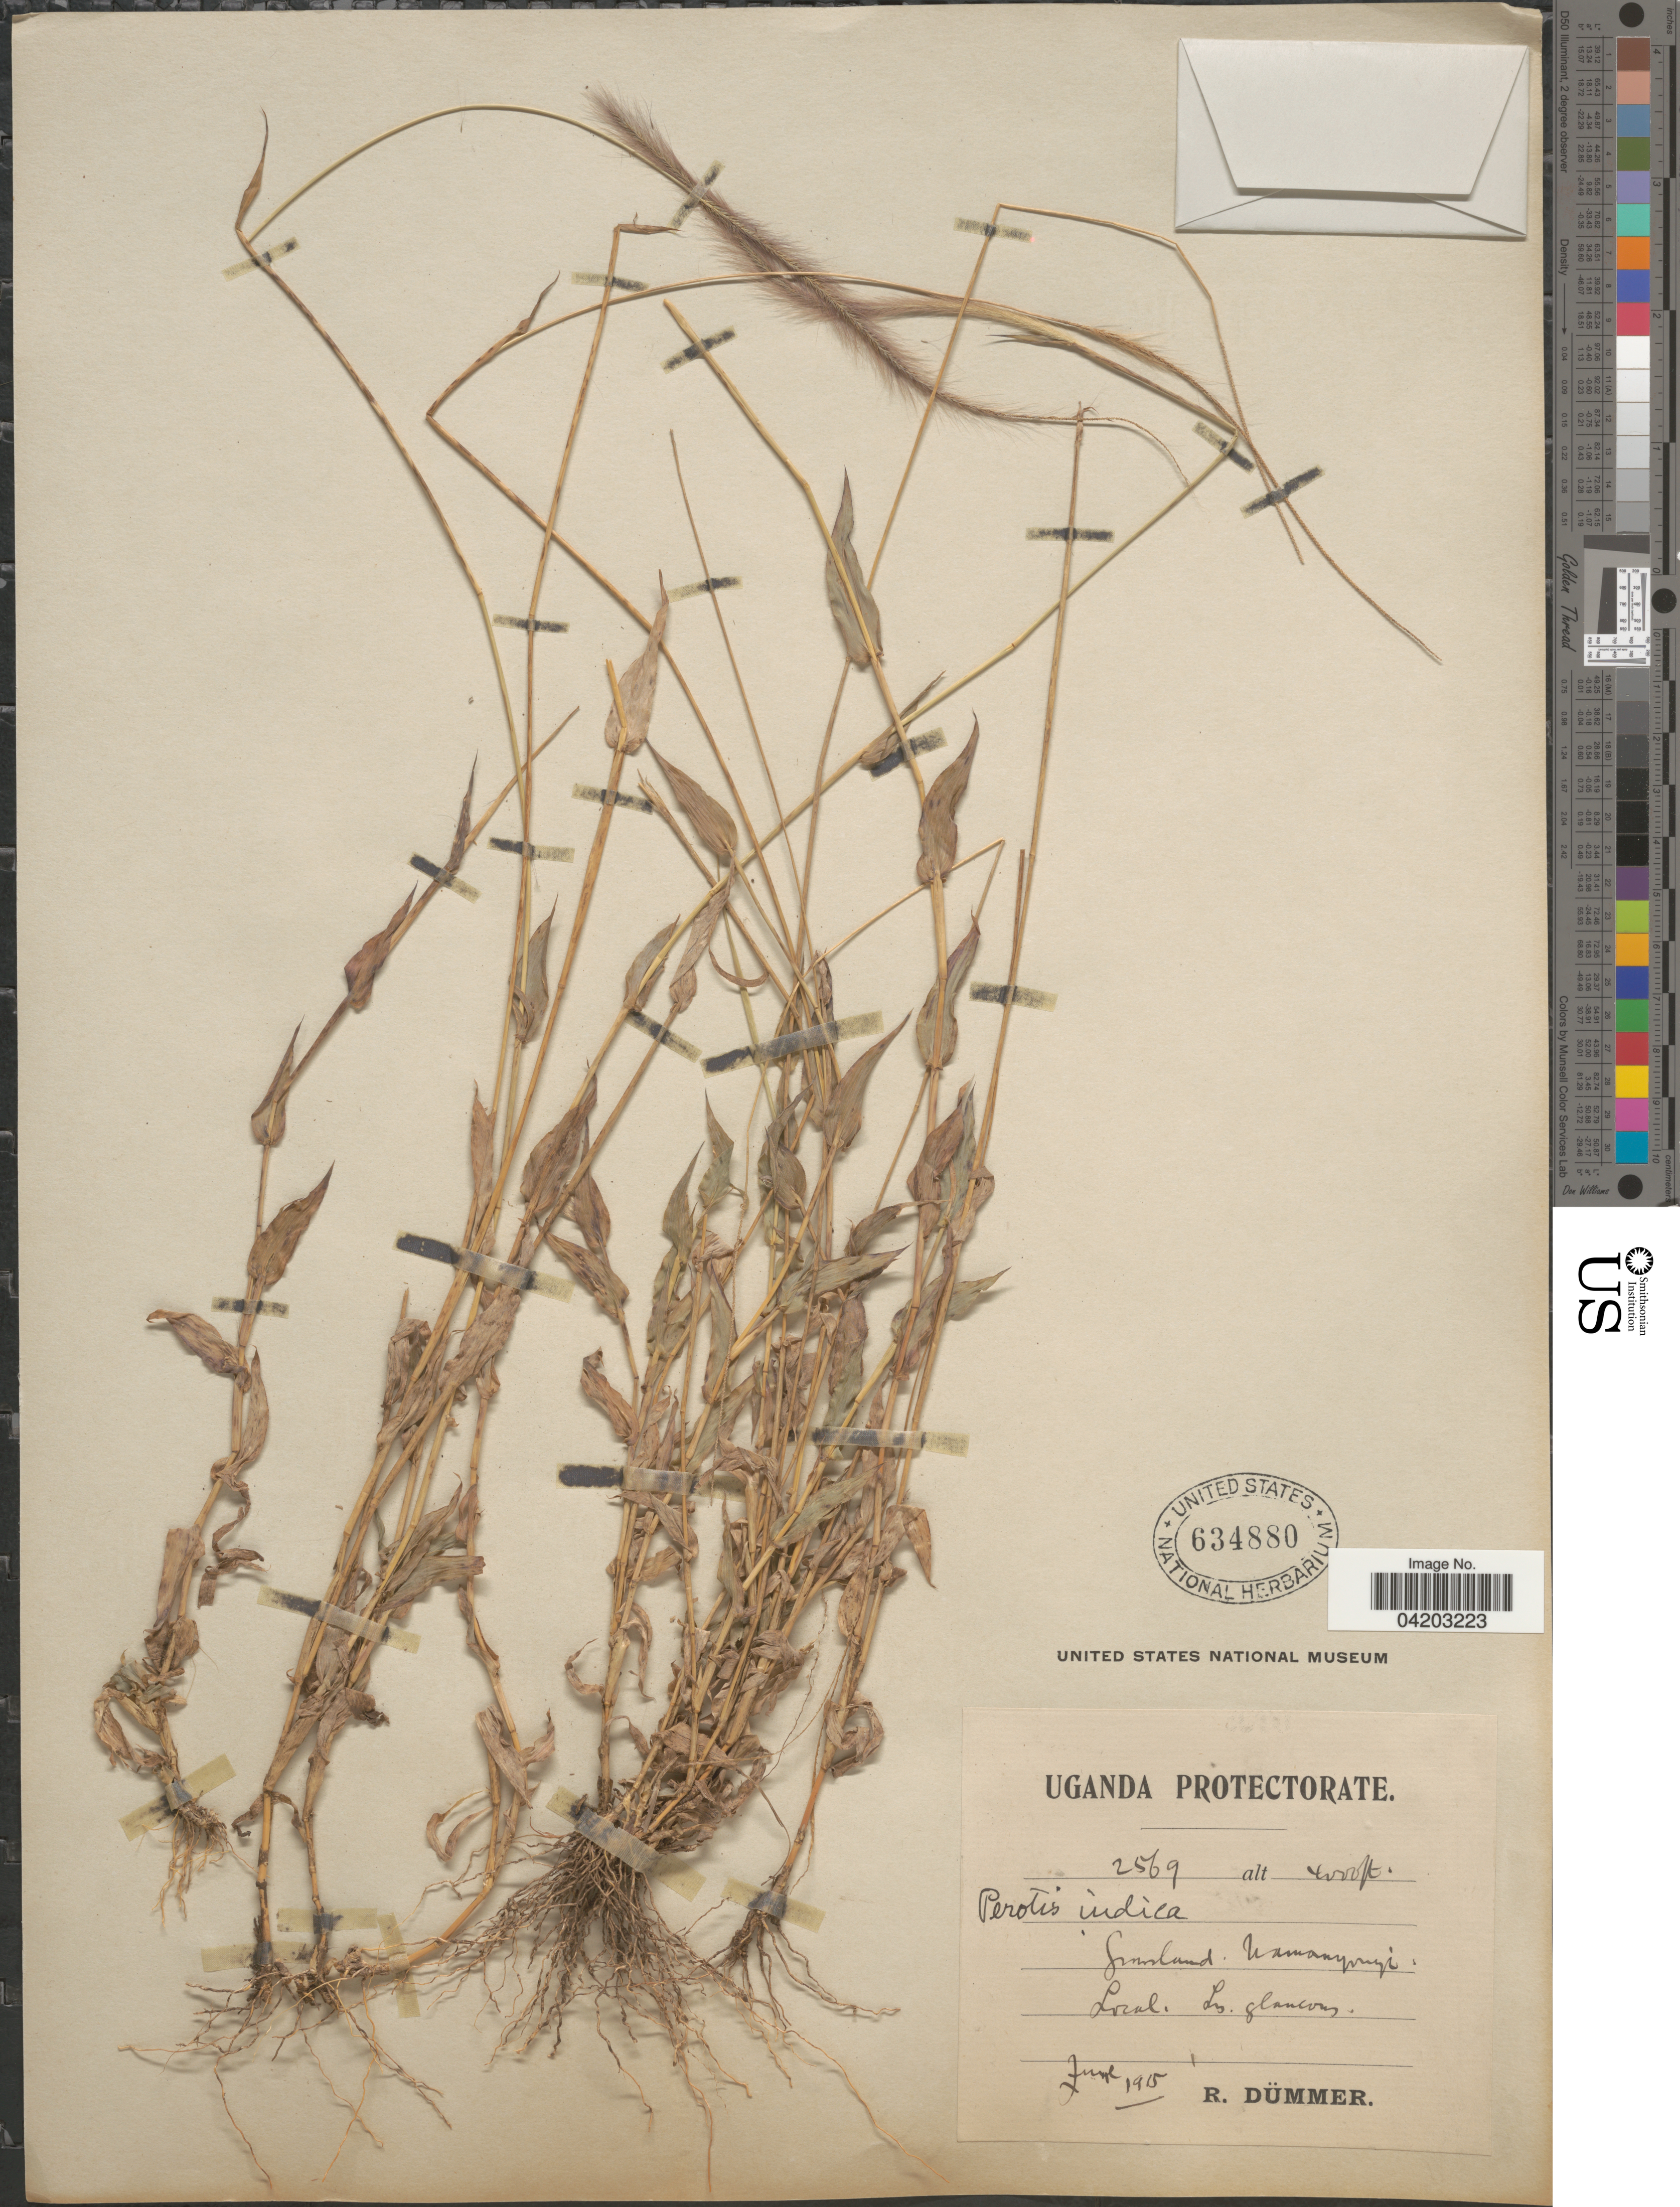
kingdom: Plantae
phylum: Tracheophyta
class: Liliopsida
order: Poales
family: Poaceae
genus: Perotis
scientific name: Perotis indica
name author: (L.) Kuntze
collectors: R. A. Dümmer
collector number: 2569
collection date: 1915-06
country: Uganda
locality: Uganda Protectorate. Grassland. Namanyongyi.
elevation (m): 1219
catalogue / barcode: US 634880